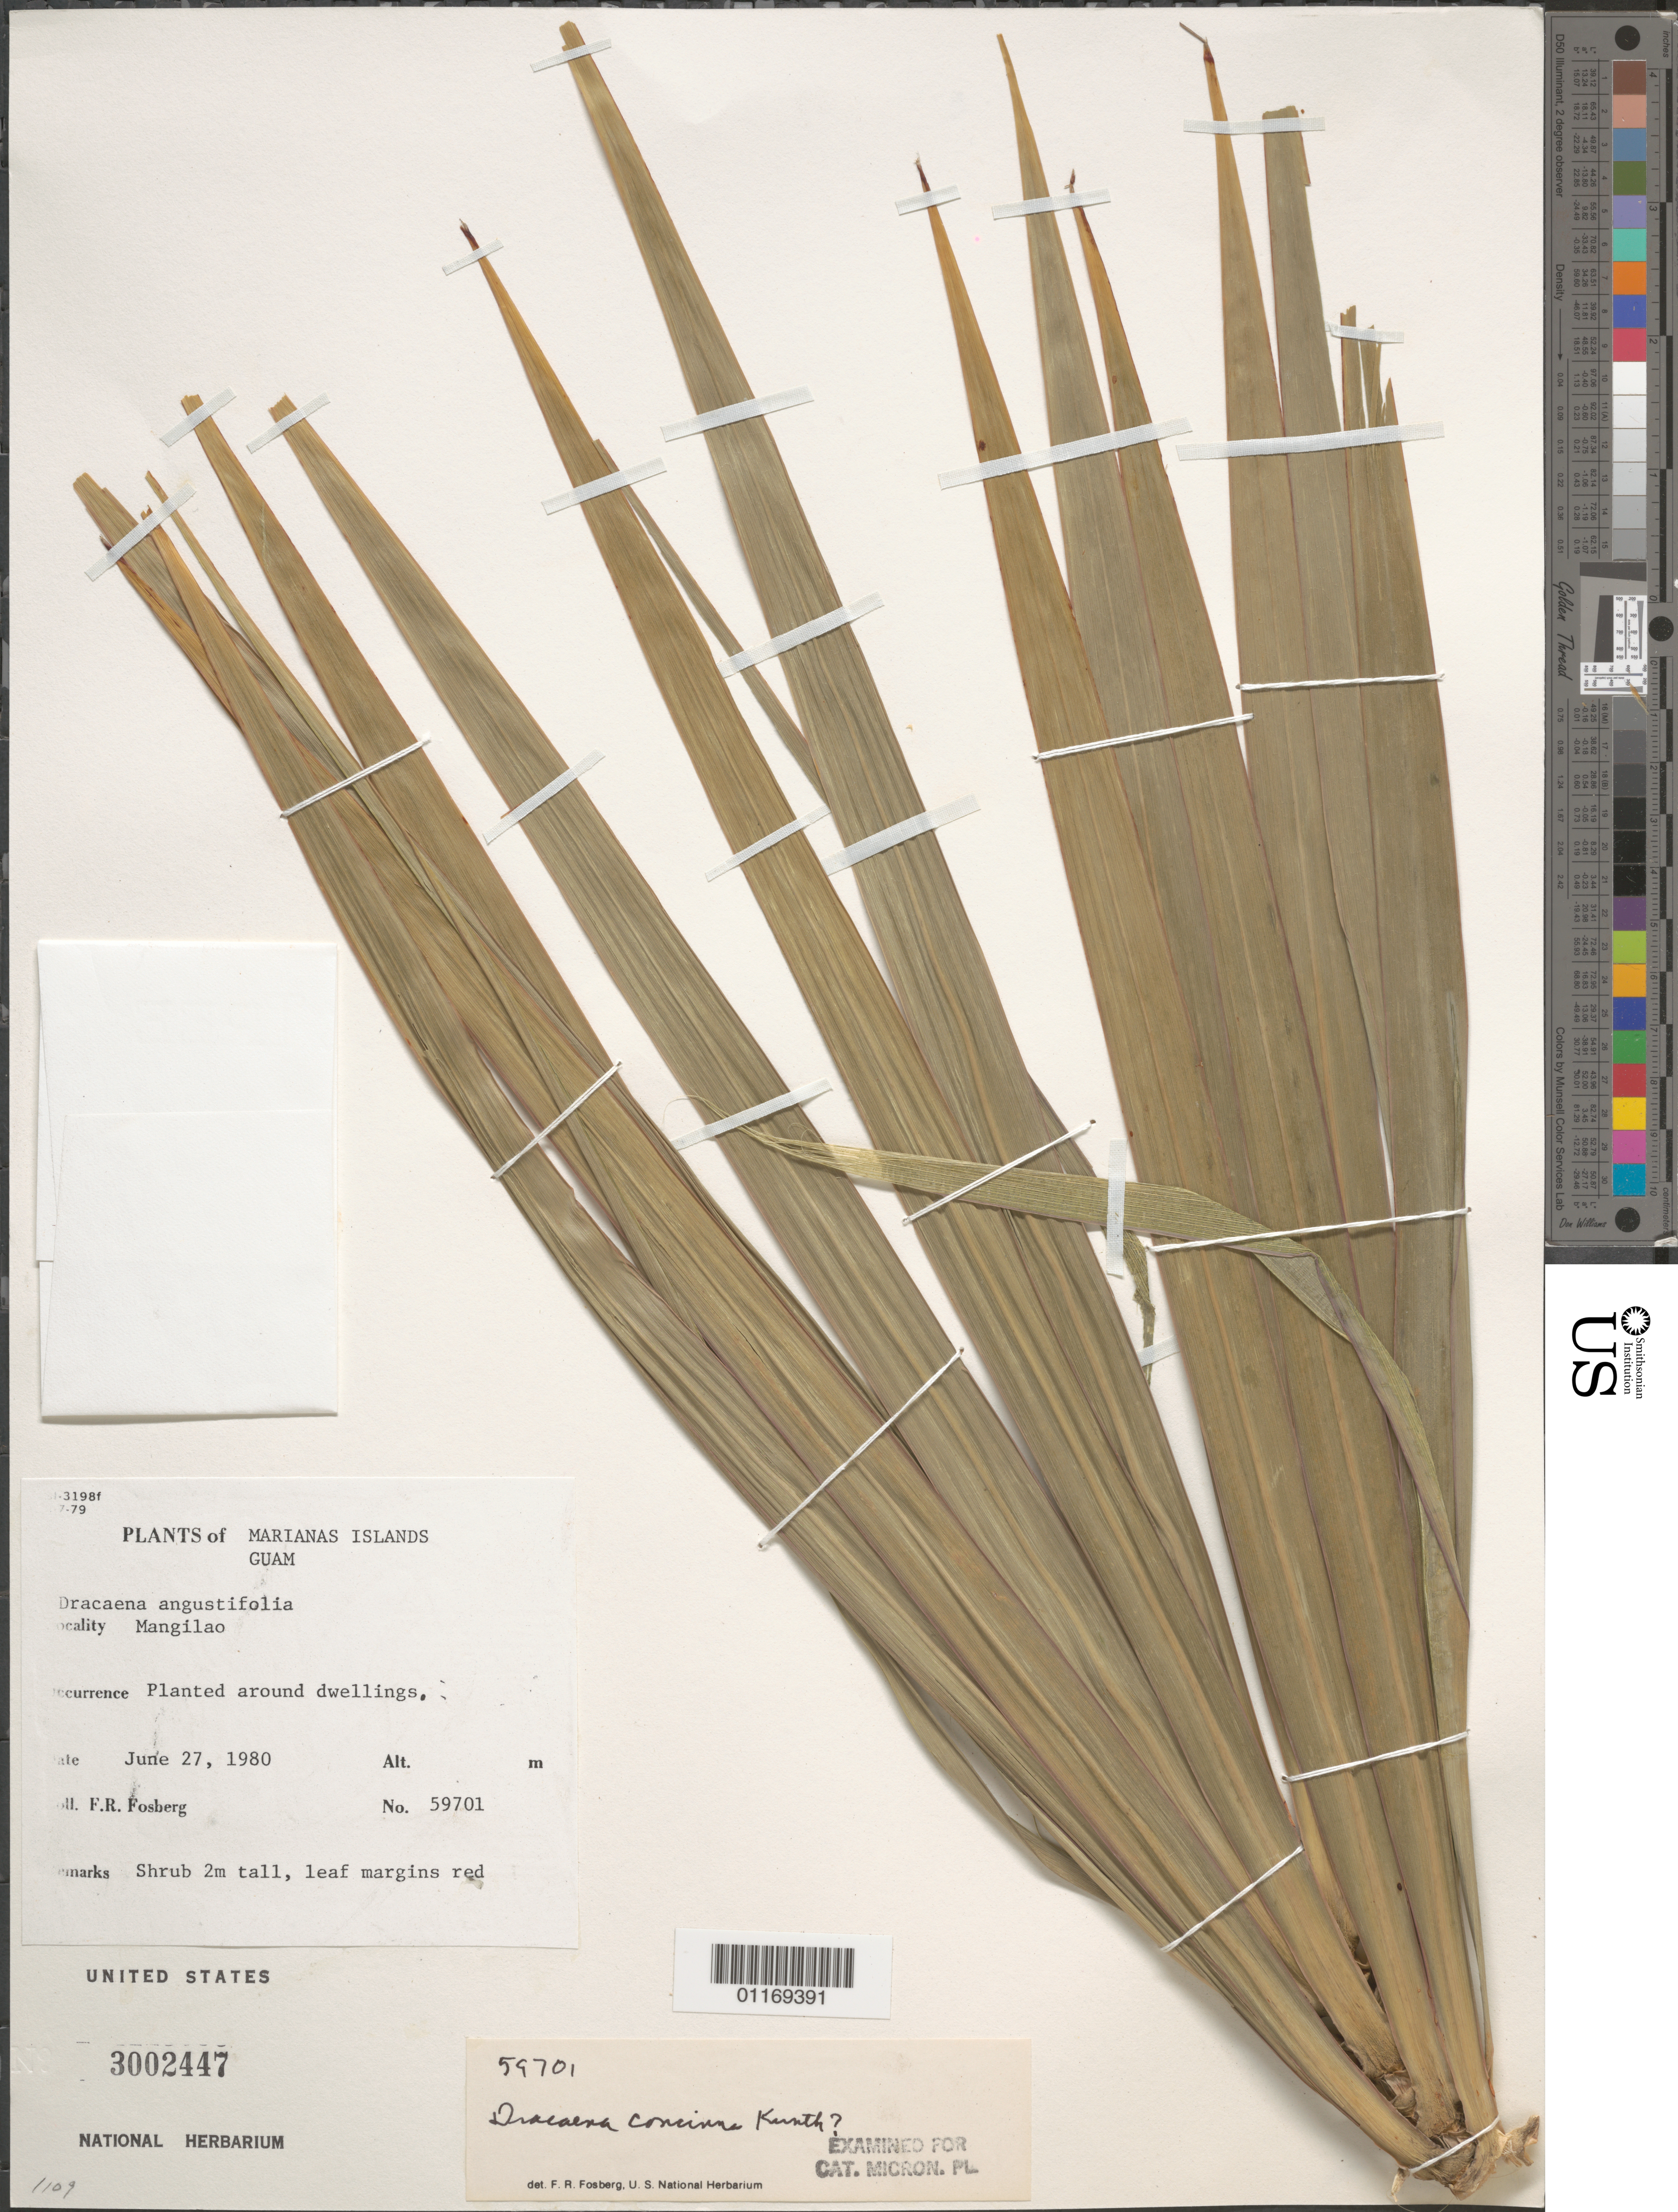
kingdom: Plantae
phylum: Tracheophyta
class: Liliopsida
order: Asparagales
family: Asparagaceae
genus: Dracaena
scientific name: Dracaena concinna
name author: Kunth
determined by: Fosberg, F. R.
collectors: F. R. Fosberg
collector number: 59701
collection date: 1980-06-27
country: Guam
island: Guam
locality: Mangilao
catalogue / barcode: US 3002447